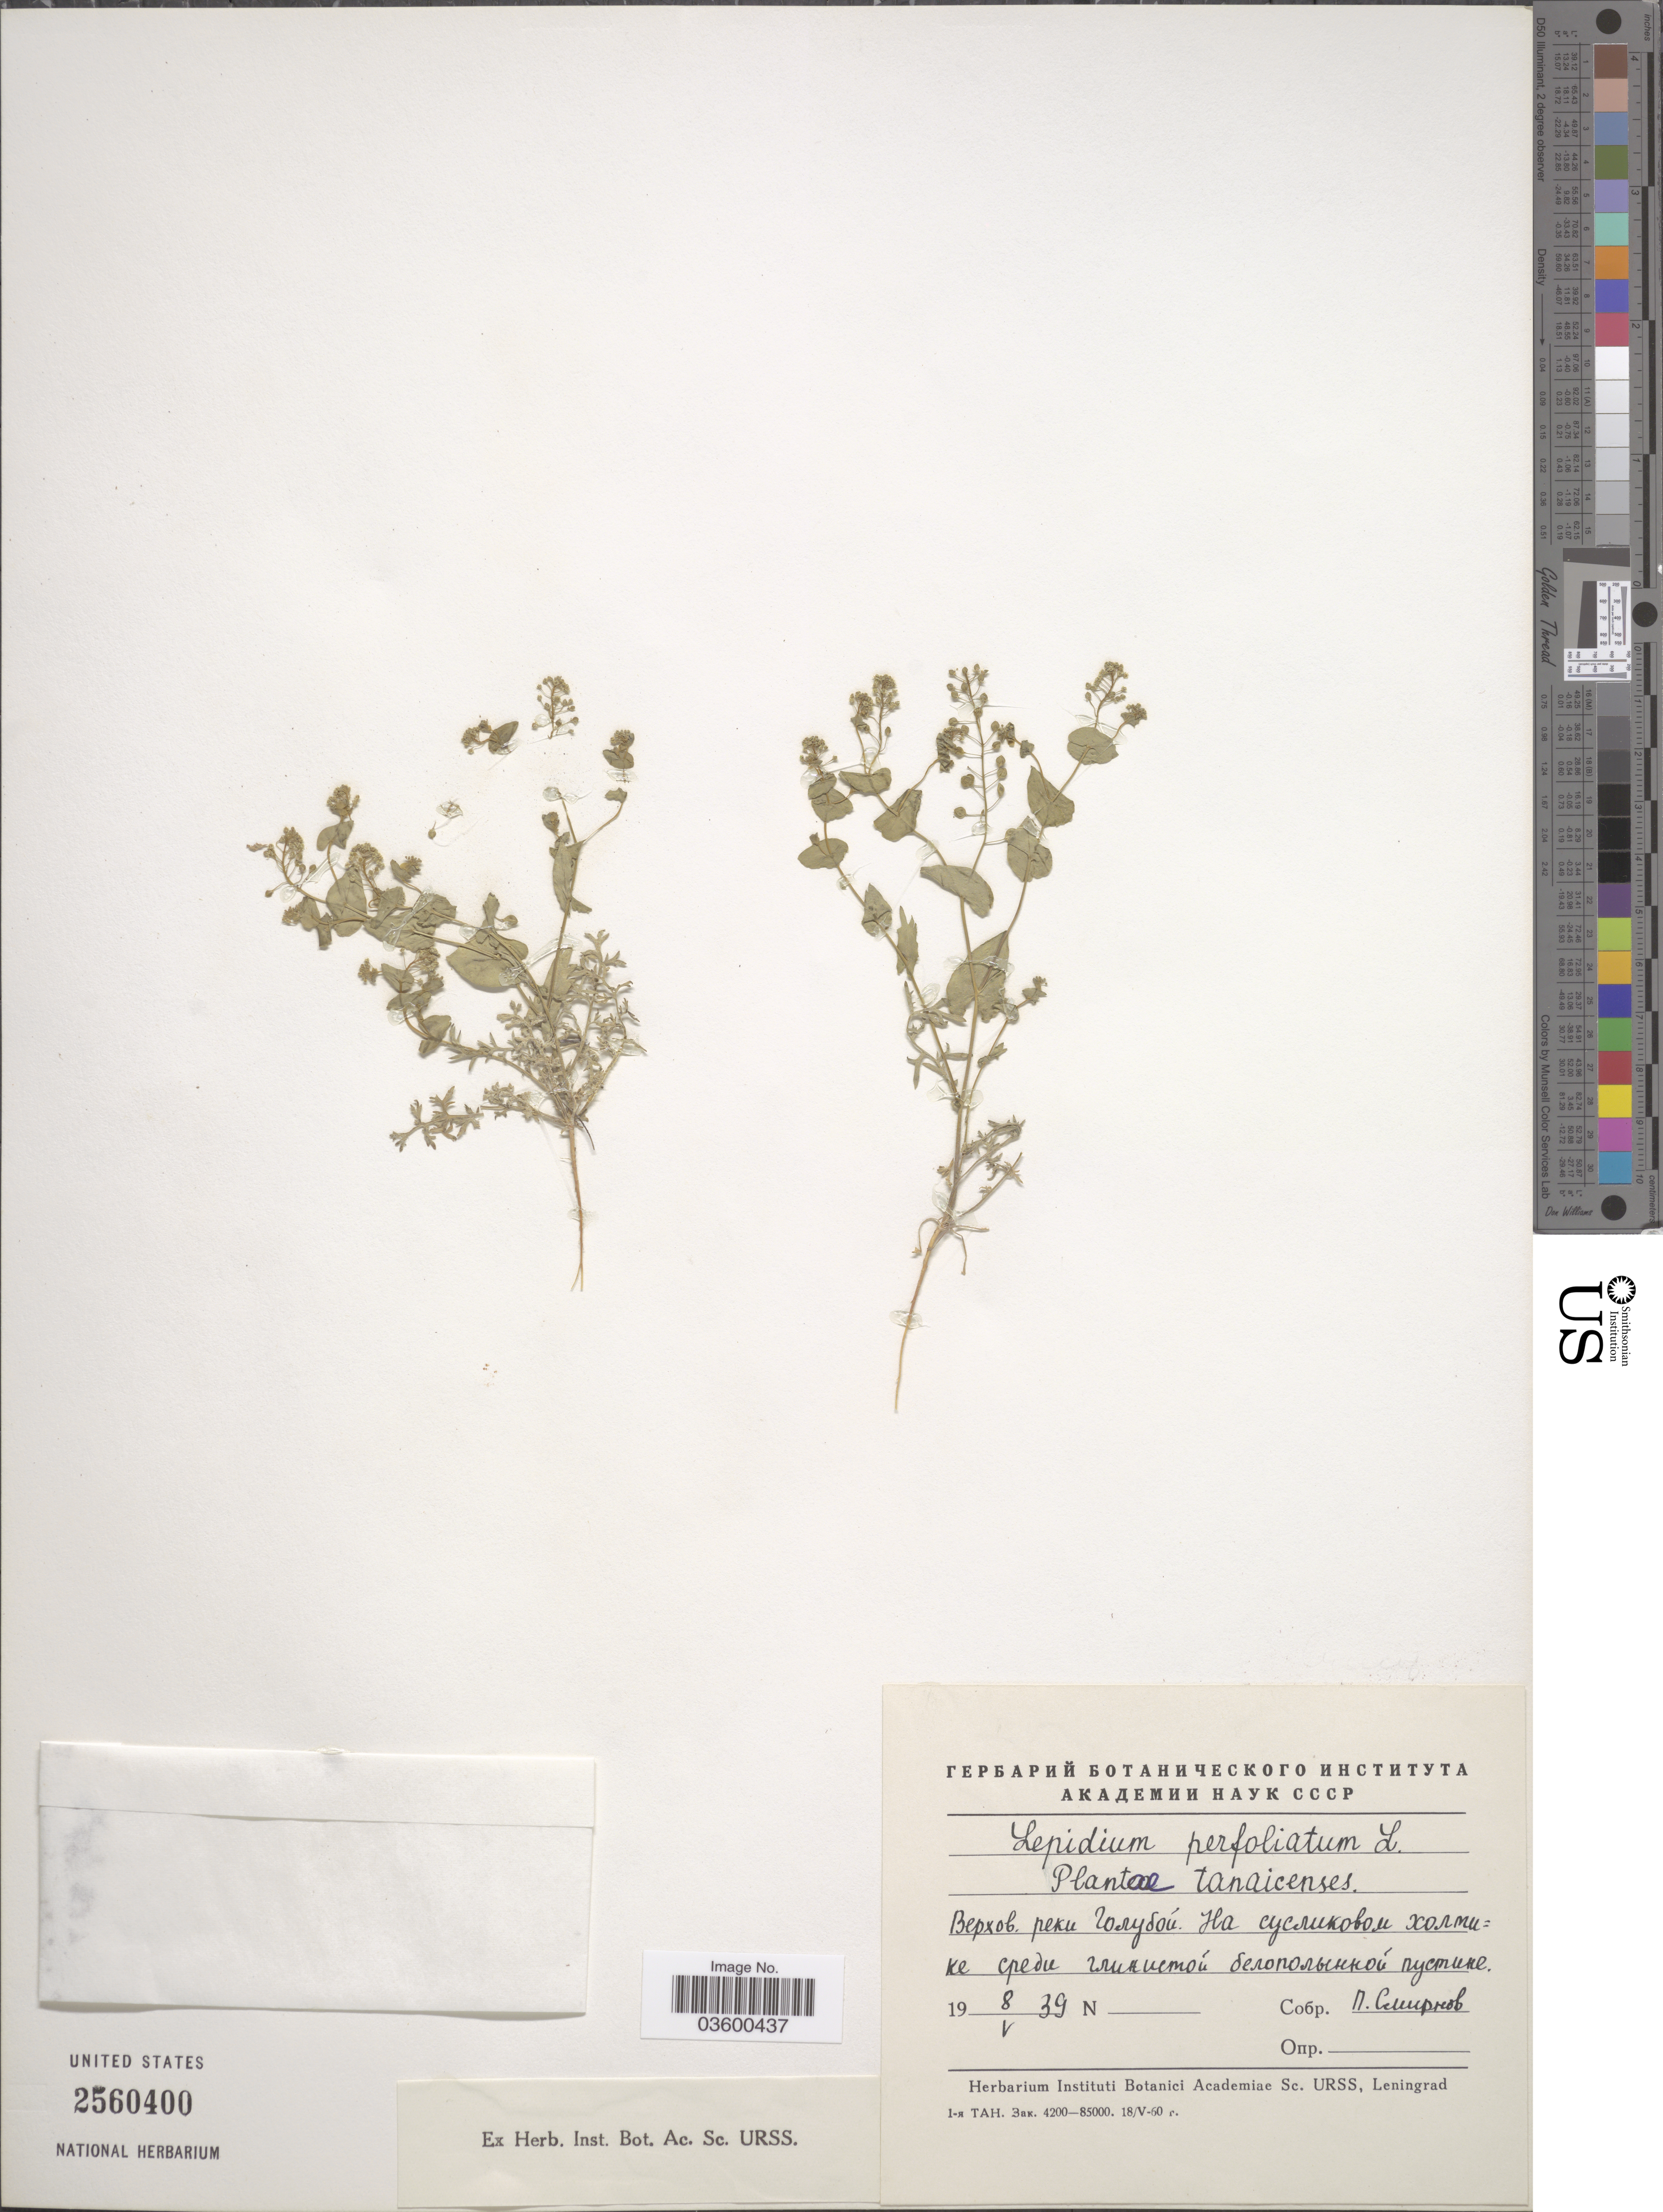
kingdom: Plantae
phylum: Tracheophyta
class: Magnoliopsida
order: Brassicales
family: Brassicaceae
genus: Lepidium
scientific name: Lepidium perfoliatum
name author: L.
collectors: P. Smirnov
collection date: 1939-05-08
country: Russian Federation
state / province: Kaliningrad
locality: Upper River Golubaya.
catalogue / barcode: US 2560400